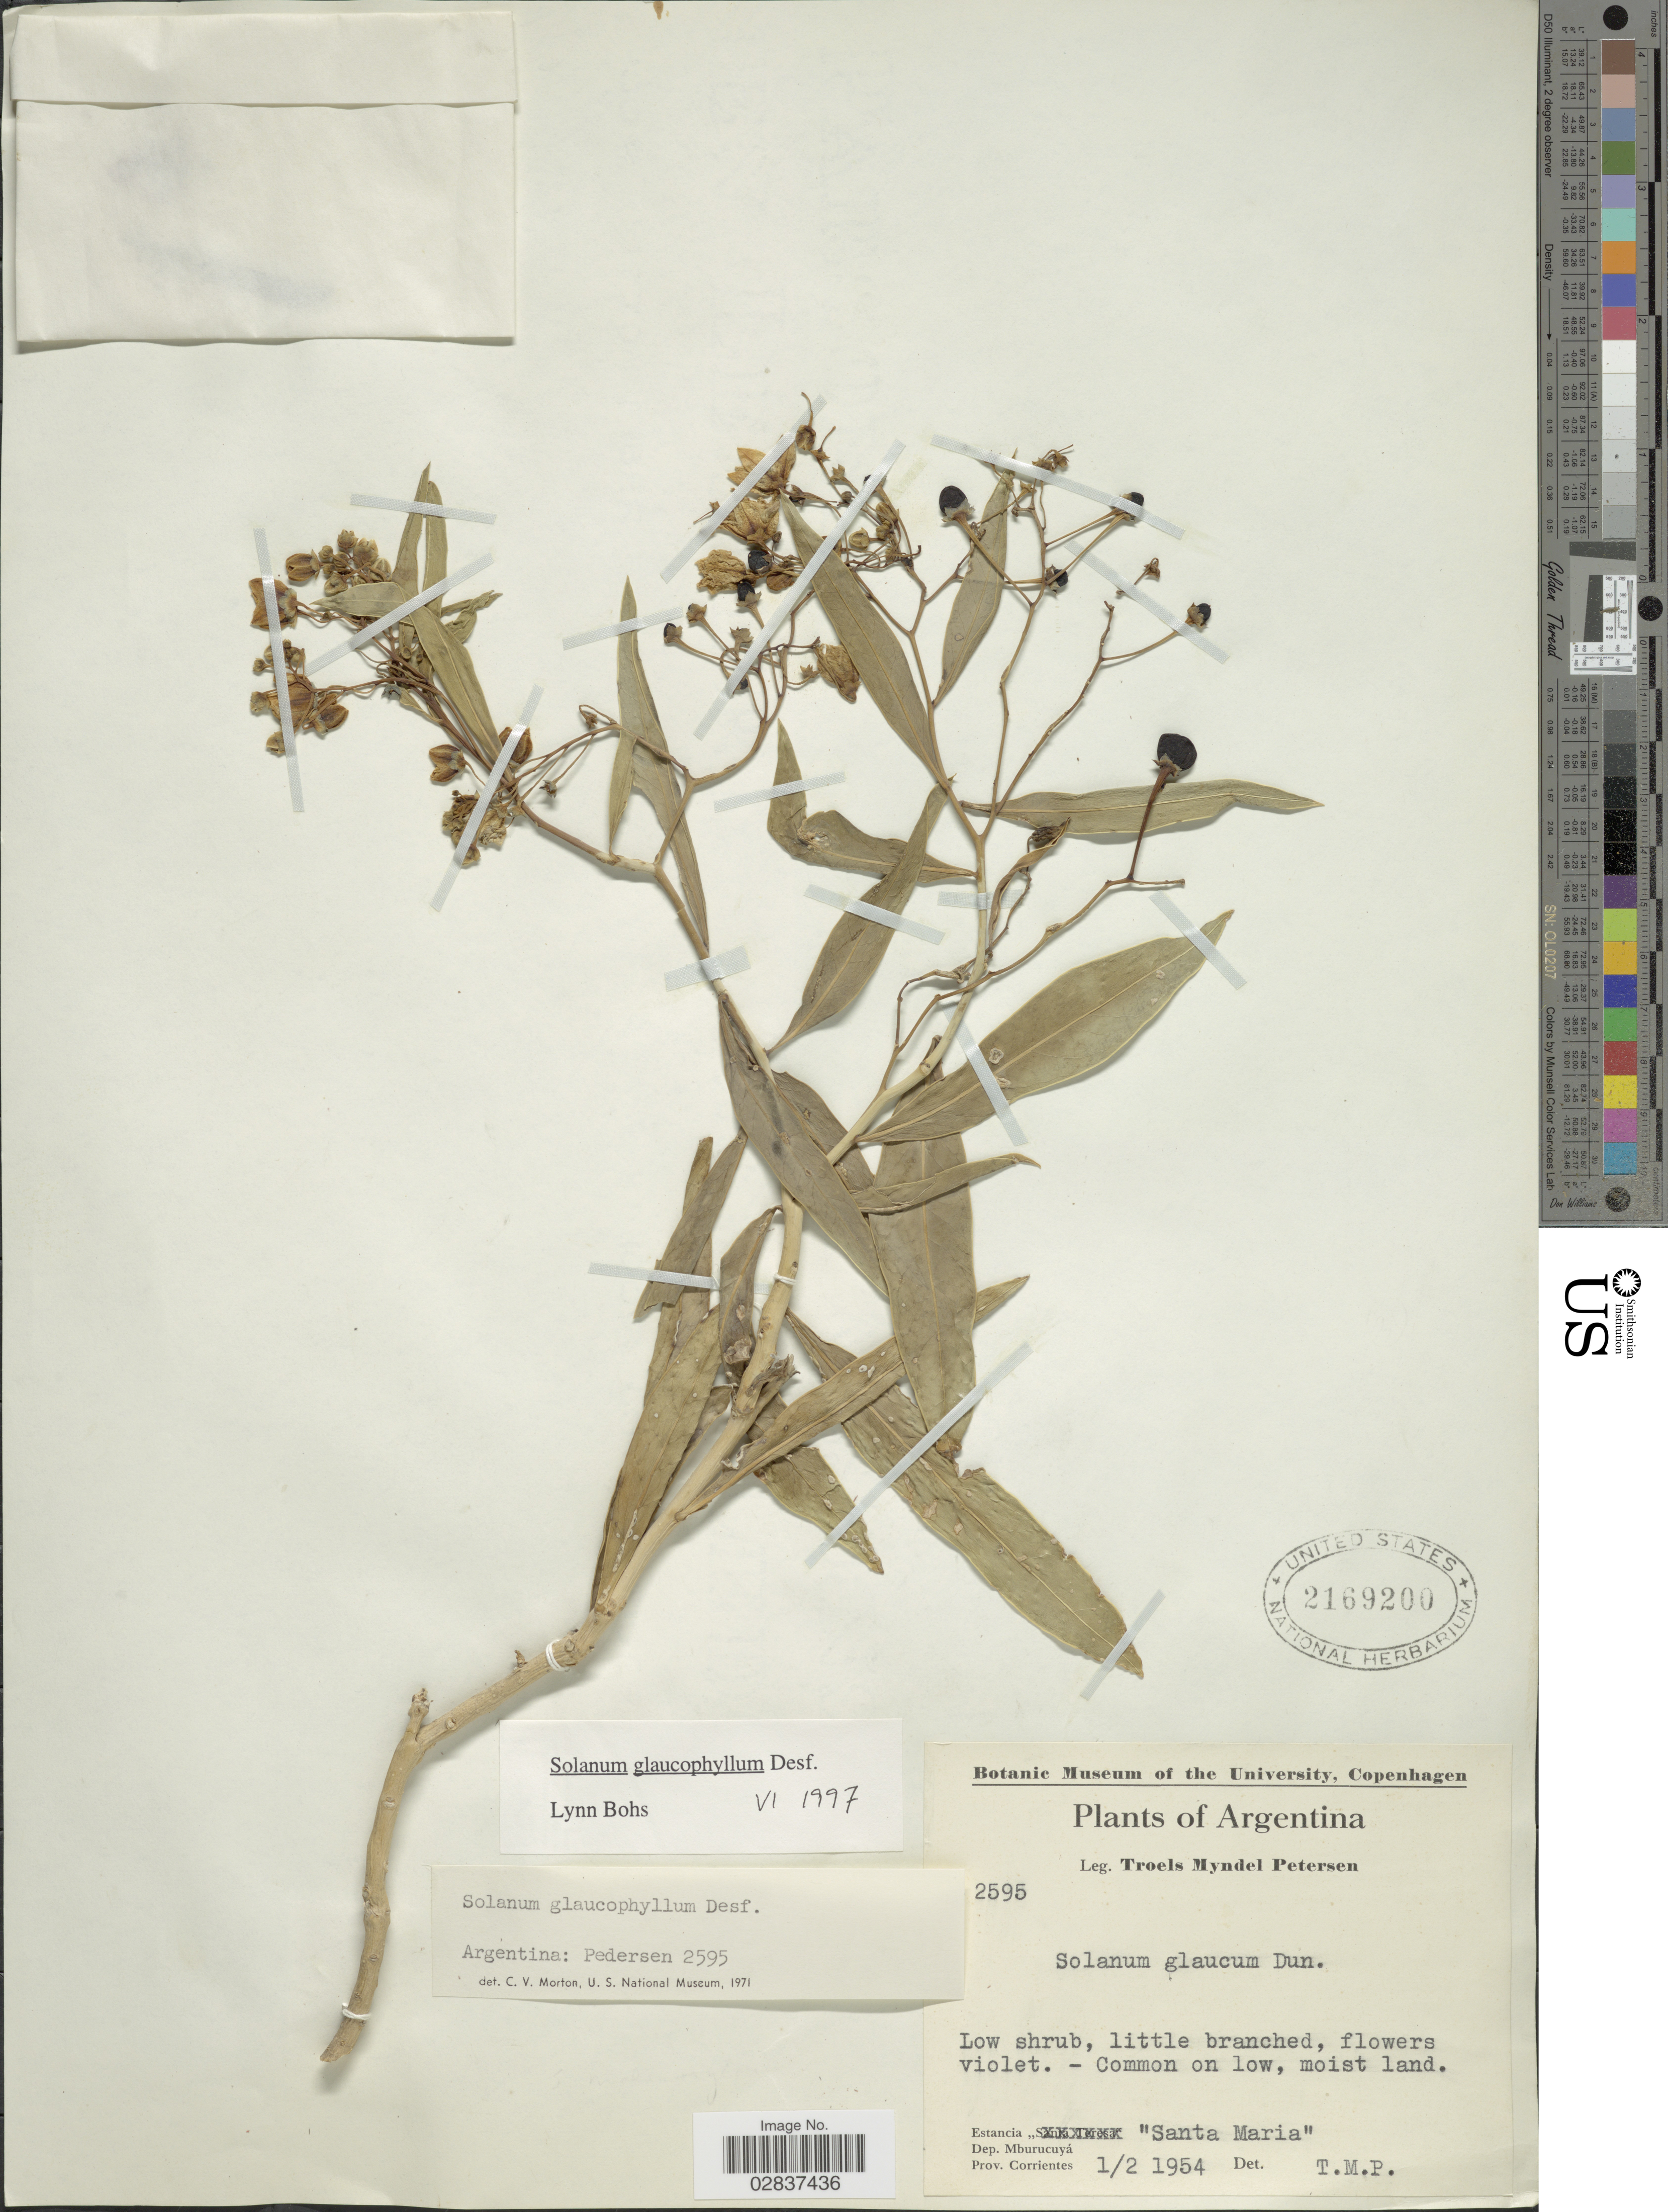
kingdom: Plantae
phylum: Tracheophyta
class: Magnoliopsida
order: Solanales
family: Solanaceae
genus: Solanum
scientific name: Solanum glaucophyllum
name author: Desf.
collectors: T. M. Petersen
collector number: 2595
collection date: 1954-02-01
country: Argentina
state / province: Corrientes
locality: Estancia "Santa Maria", Dep. Mburucuyá.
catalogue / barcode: US 2169200